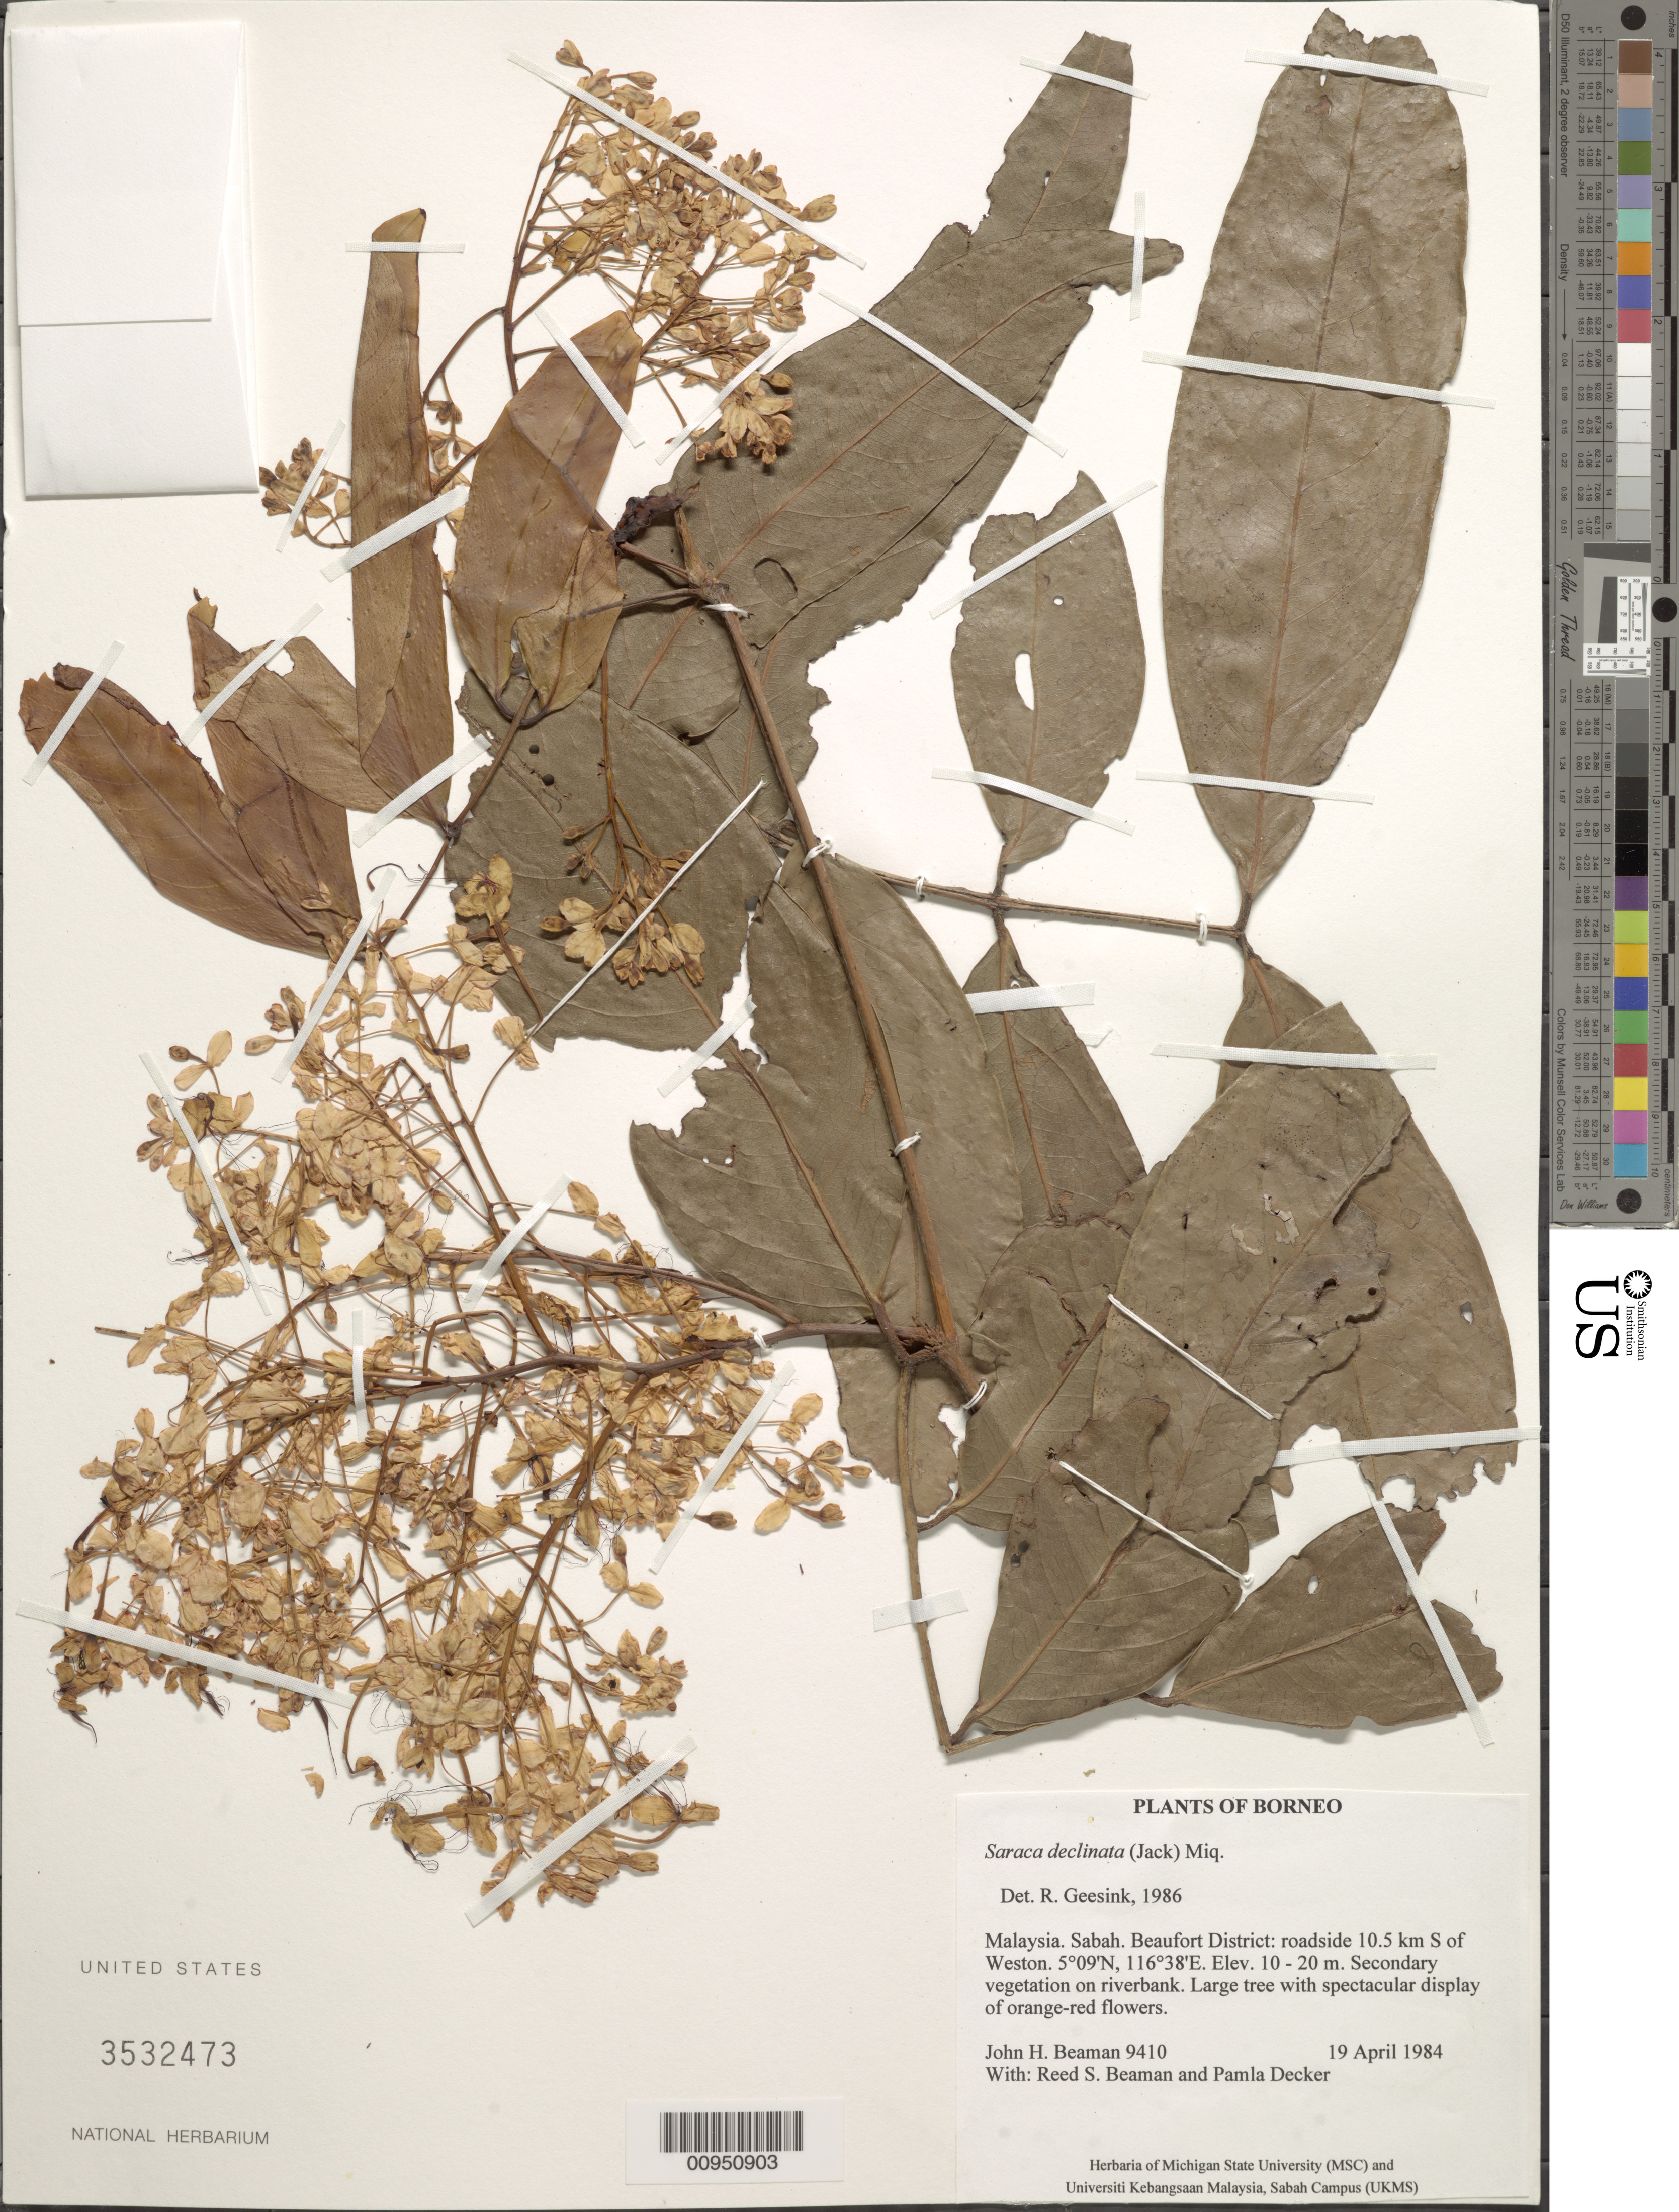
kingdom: Plantae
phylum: Tracheophyta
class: Magnoliopsida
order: Fabales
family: Fabaceae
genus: Saraca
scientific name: Saraca declinata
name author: (J.G. Jack) Miq.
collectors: J. H. Beaman, R. S. Beaman & P. Decker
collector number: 9410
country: Malaysia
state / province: Sabah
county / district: Beaufort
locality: S of Weston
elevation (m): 10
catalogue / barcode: US 3532473